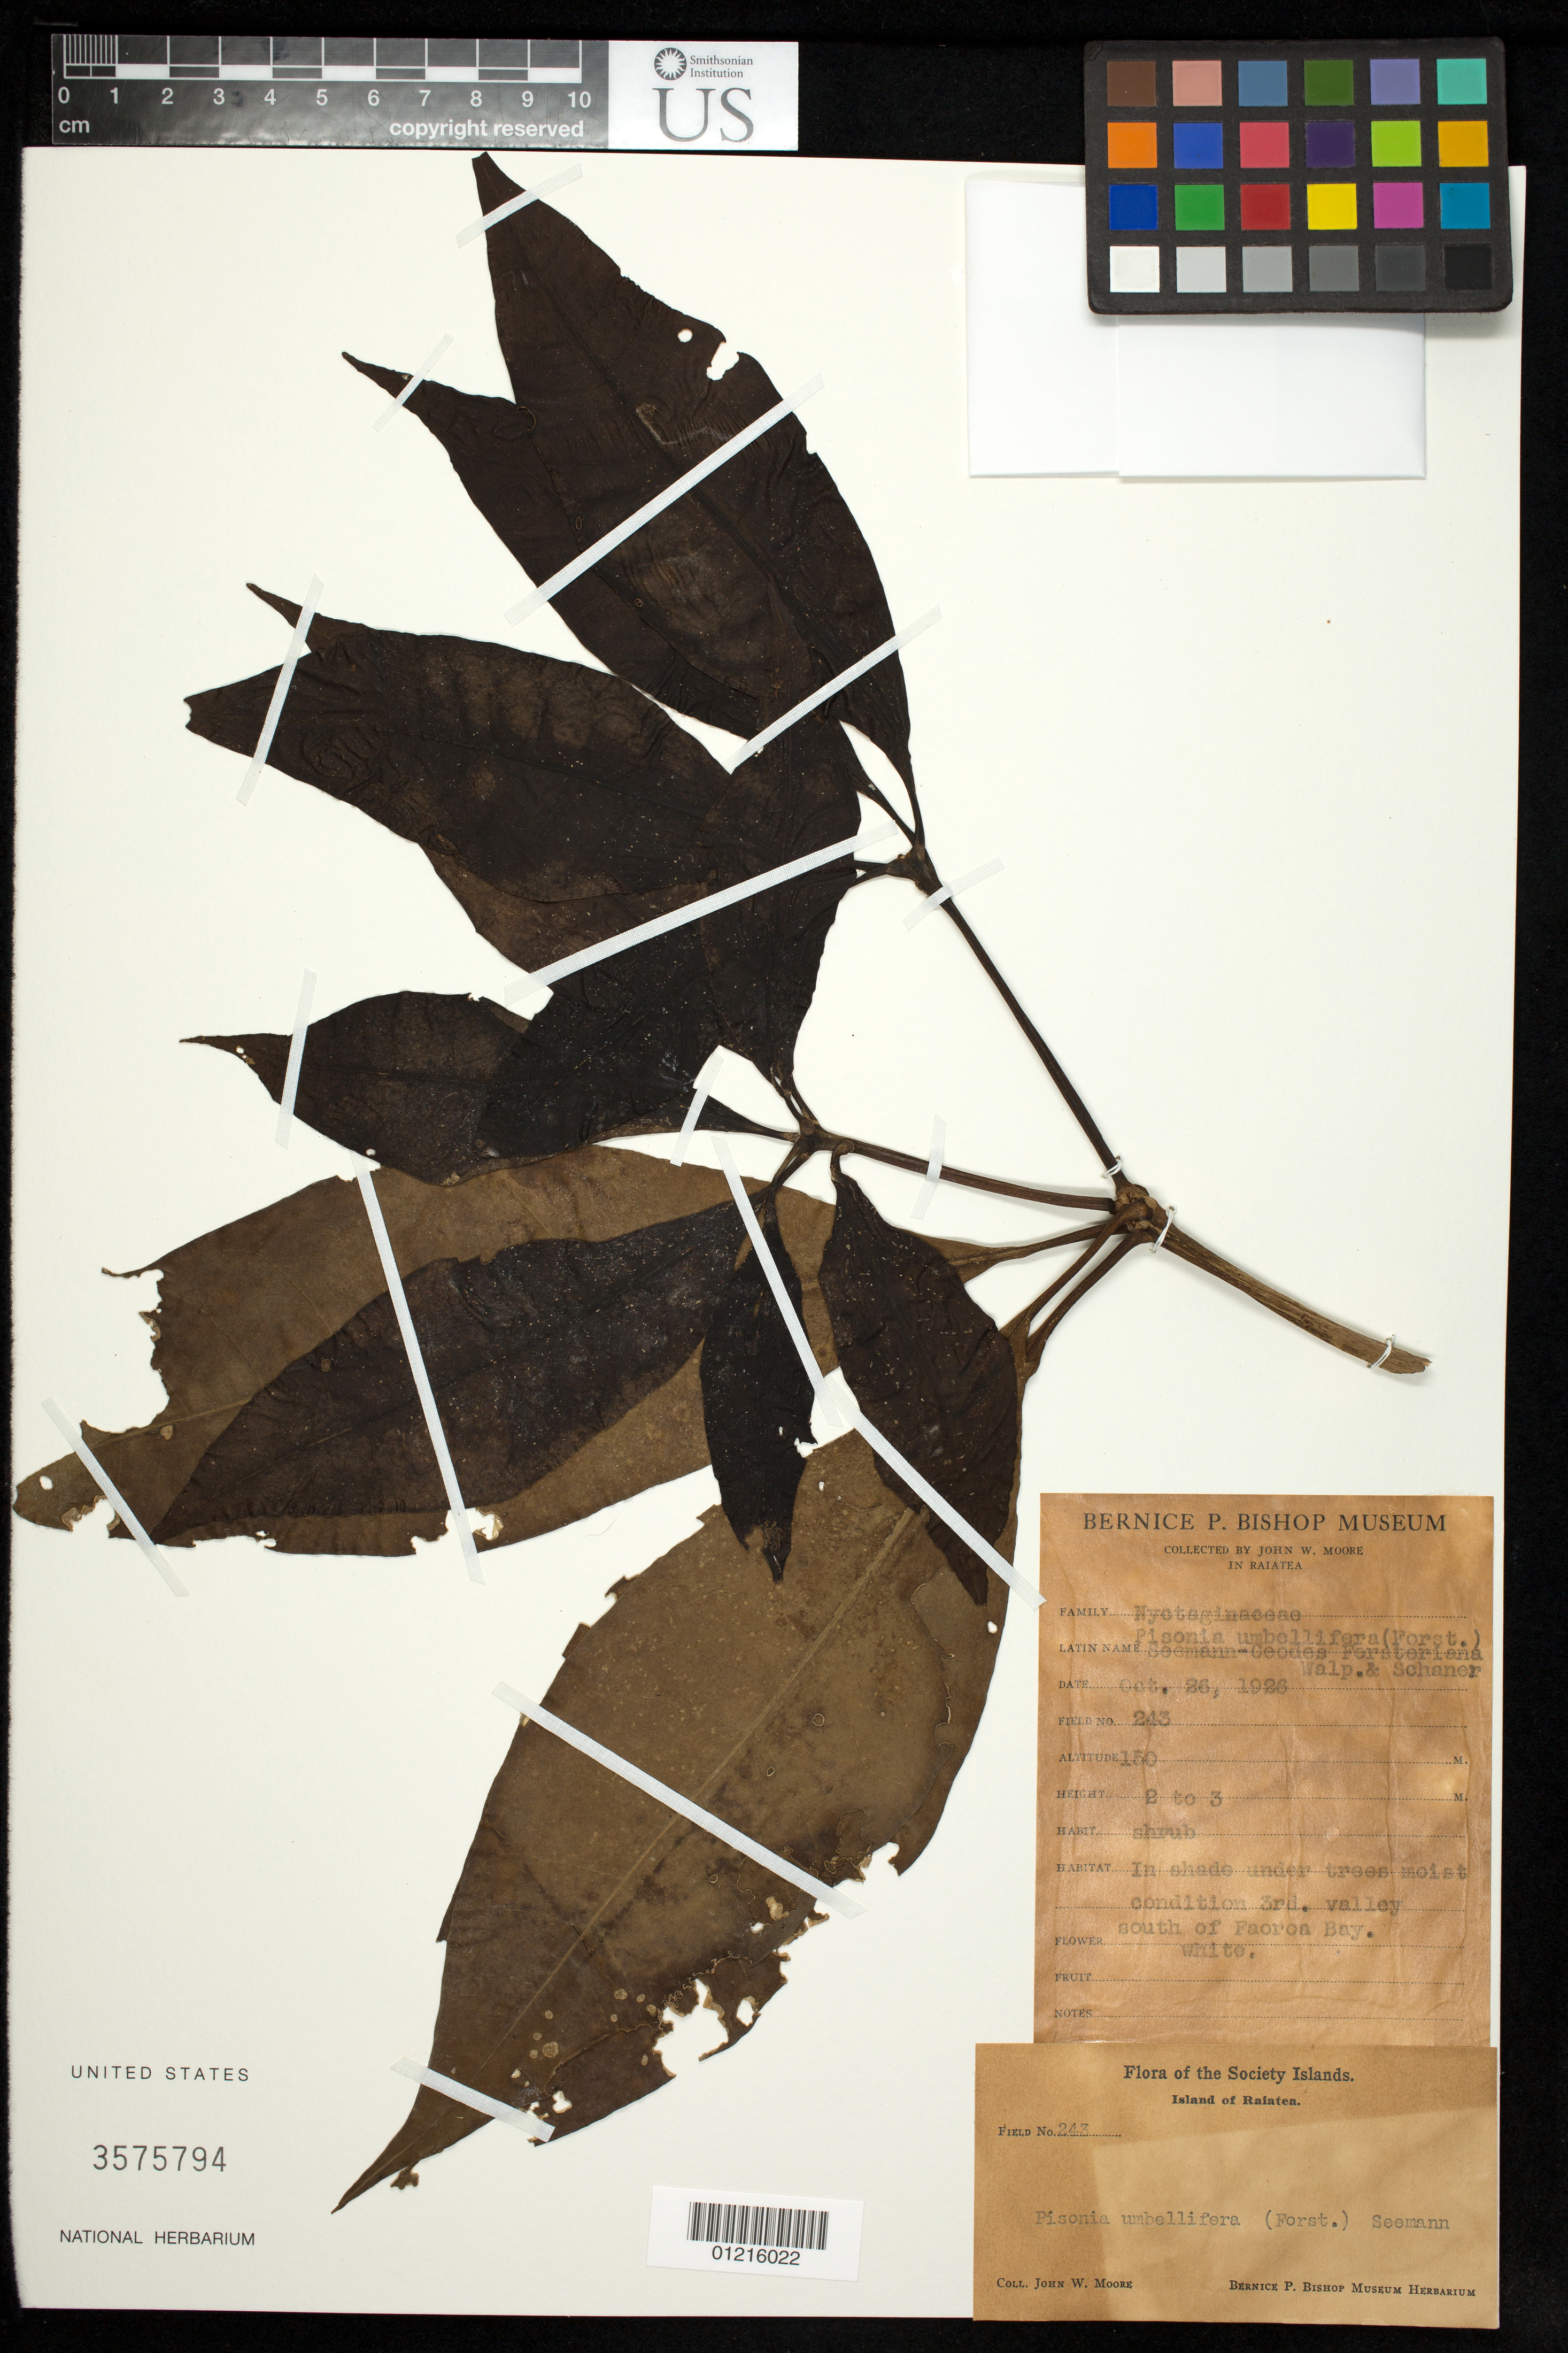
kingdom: Plantae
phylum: Tracheophyta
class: Magnoliopsida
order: Caryophyllales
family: Nyctaginaceae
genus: Ceodes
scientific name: Ceodes umbellifera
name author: J.R. Forst. & G. Forst.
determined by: Wagner, W. L., (BOT), Smithsonian Institution - National Museum of Natural History (UNITED STATES)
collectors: J. Moore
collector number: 243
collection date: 1926-10-26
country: French Polynesia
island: Raiatea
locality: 3rd valley south of Faoroa Bay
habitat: in shade under trees moist condition.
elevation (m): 150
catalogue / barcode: US 3575794